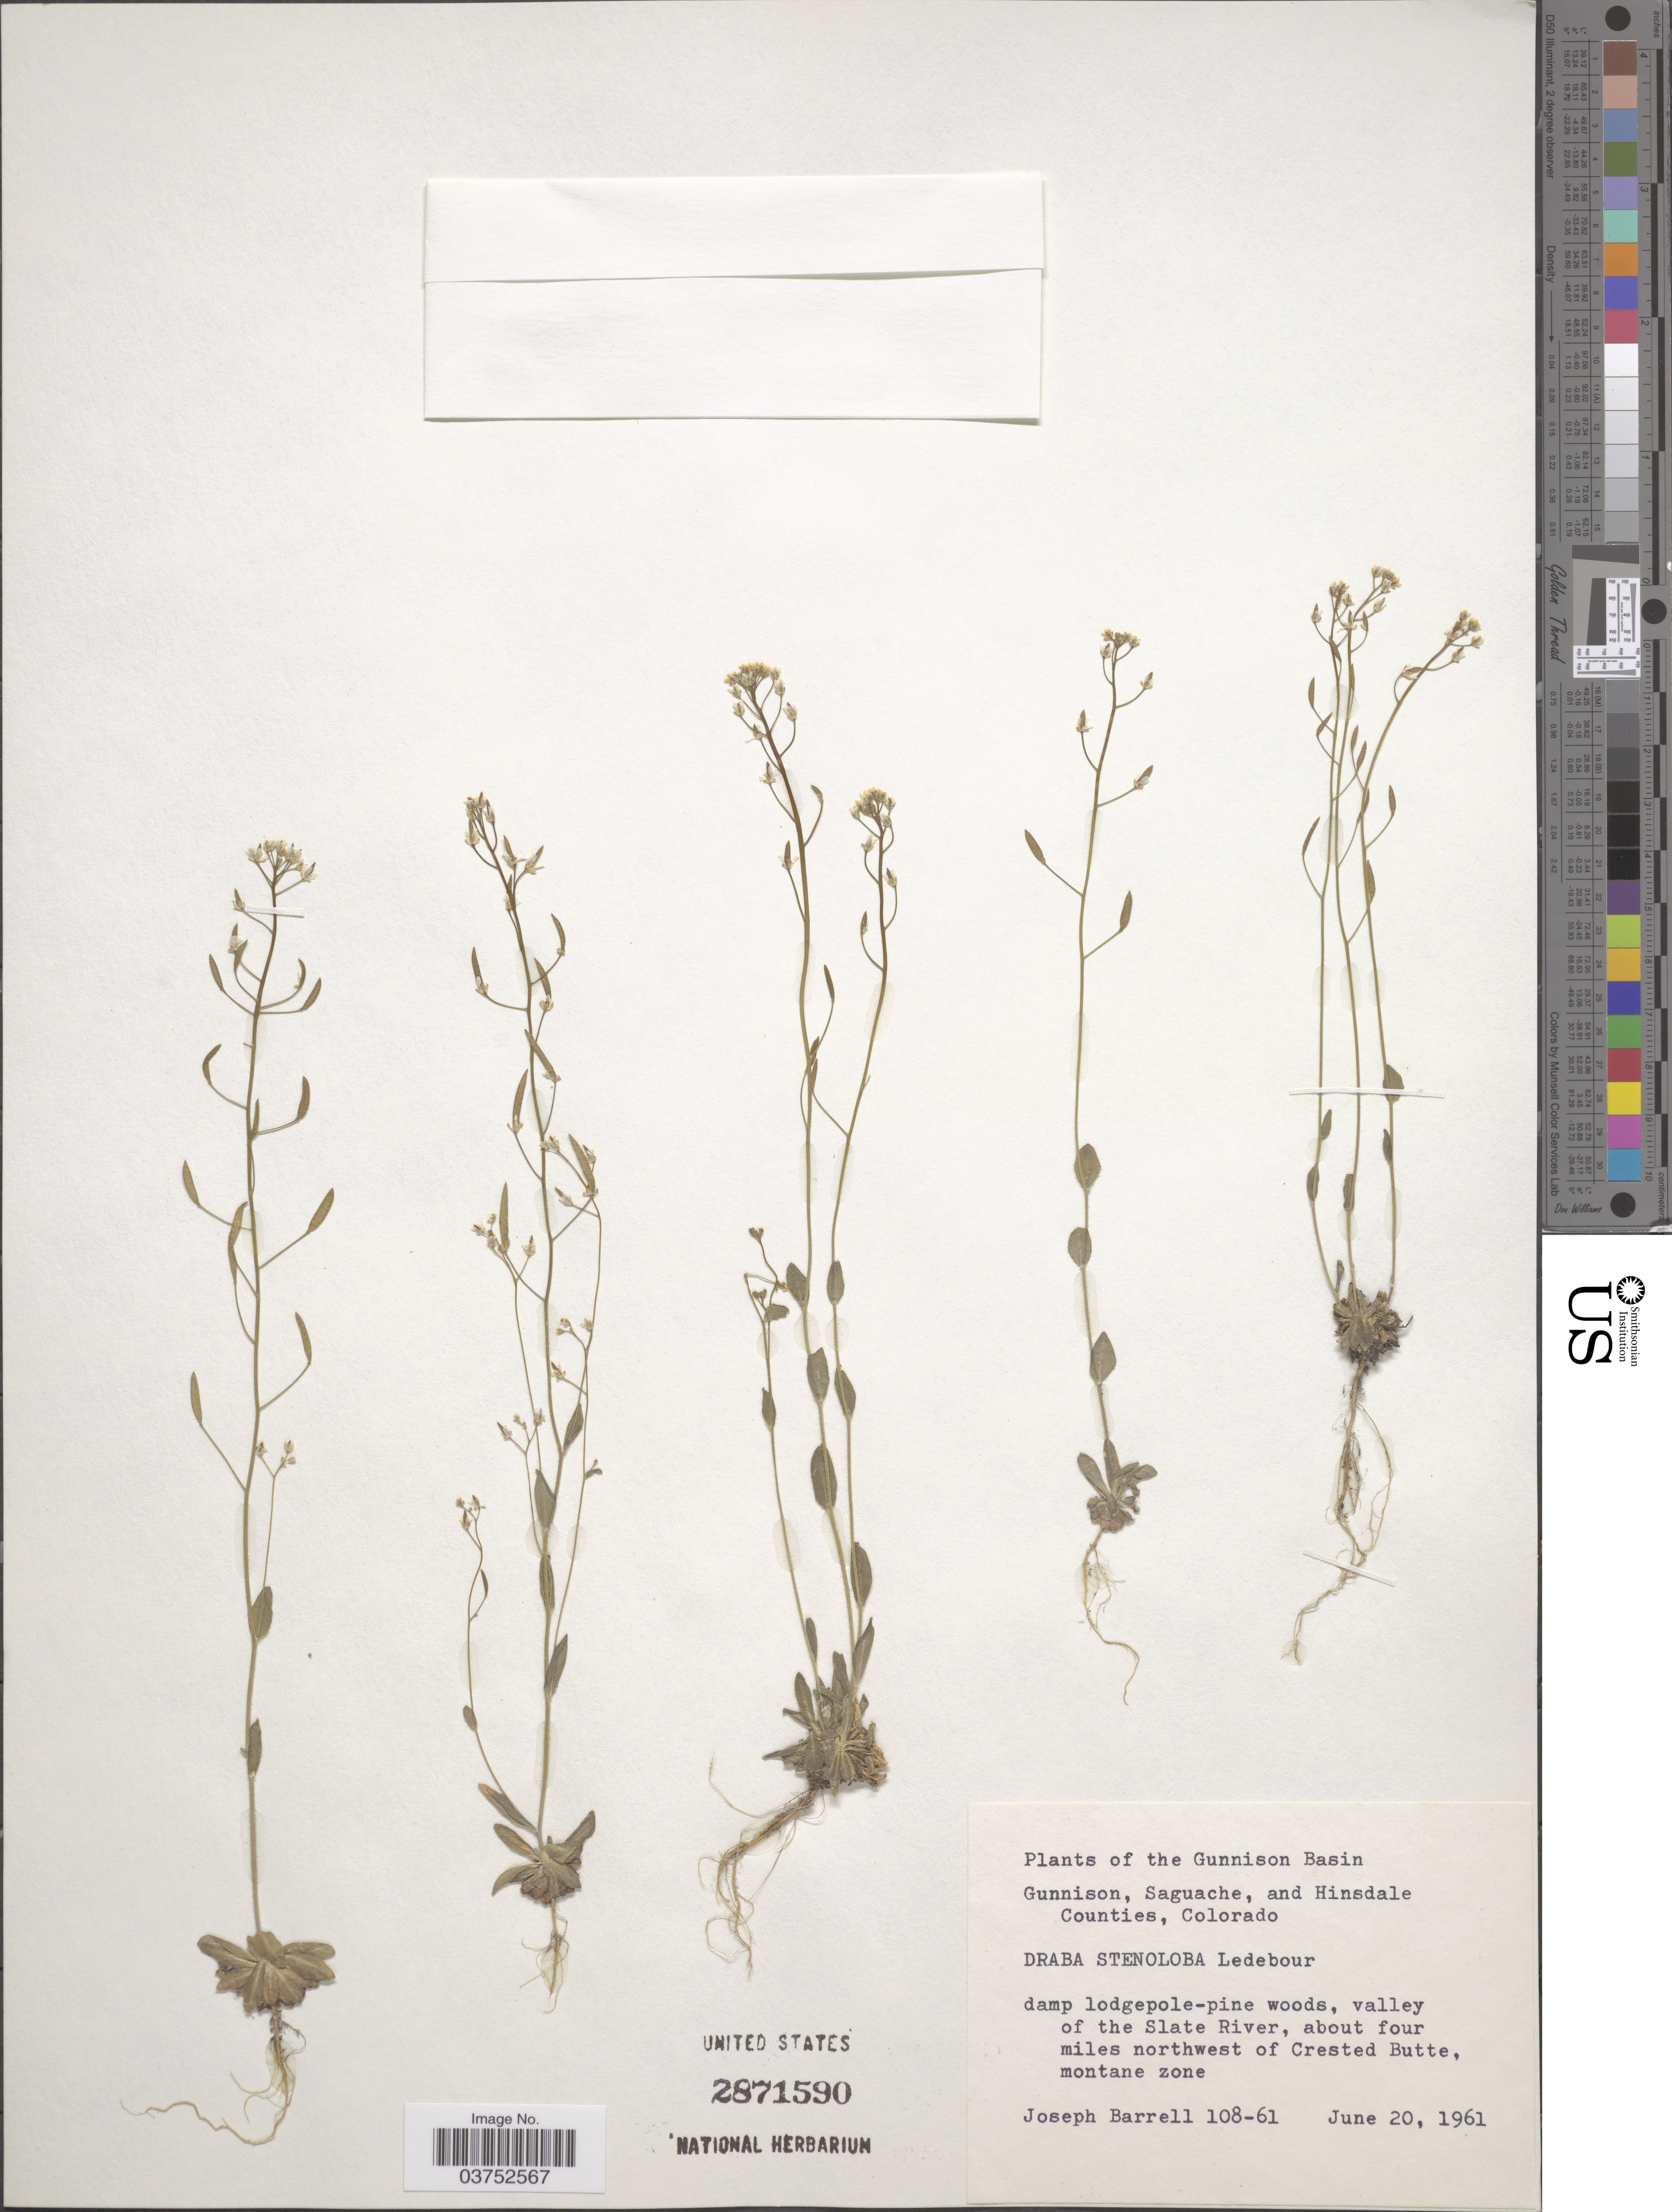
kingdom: Plantae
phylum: Tracheophyta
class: Magnoliopsida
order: Brassicales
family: Brassicaceae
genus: Draba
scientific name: Draba stenoloba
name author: Ledeb.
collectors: J. Barrell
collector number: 108-61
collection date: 1961-06-20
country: United States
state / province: Colorado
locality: The Gunnison Basin. Valley of the Slate River, about four miles northwest of Crested Butte.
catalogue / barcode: US 2871590